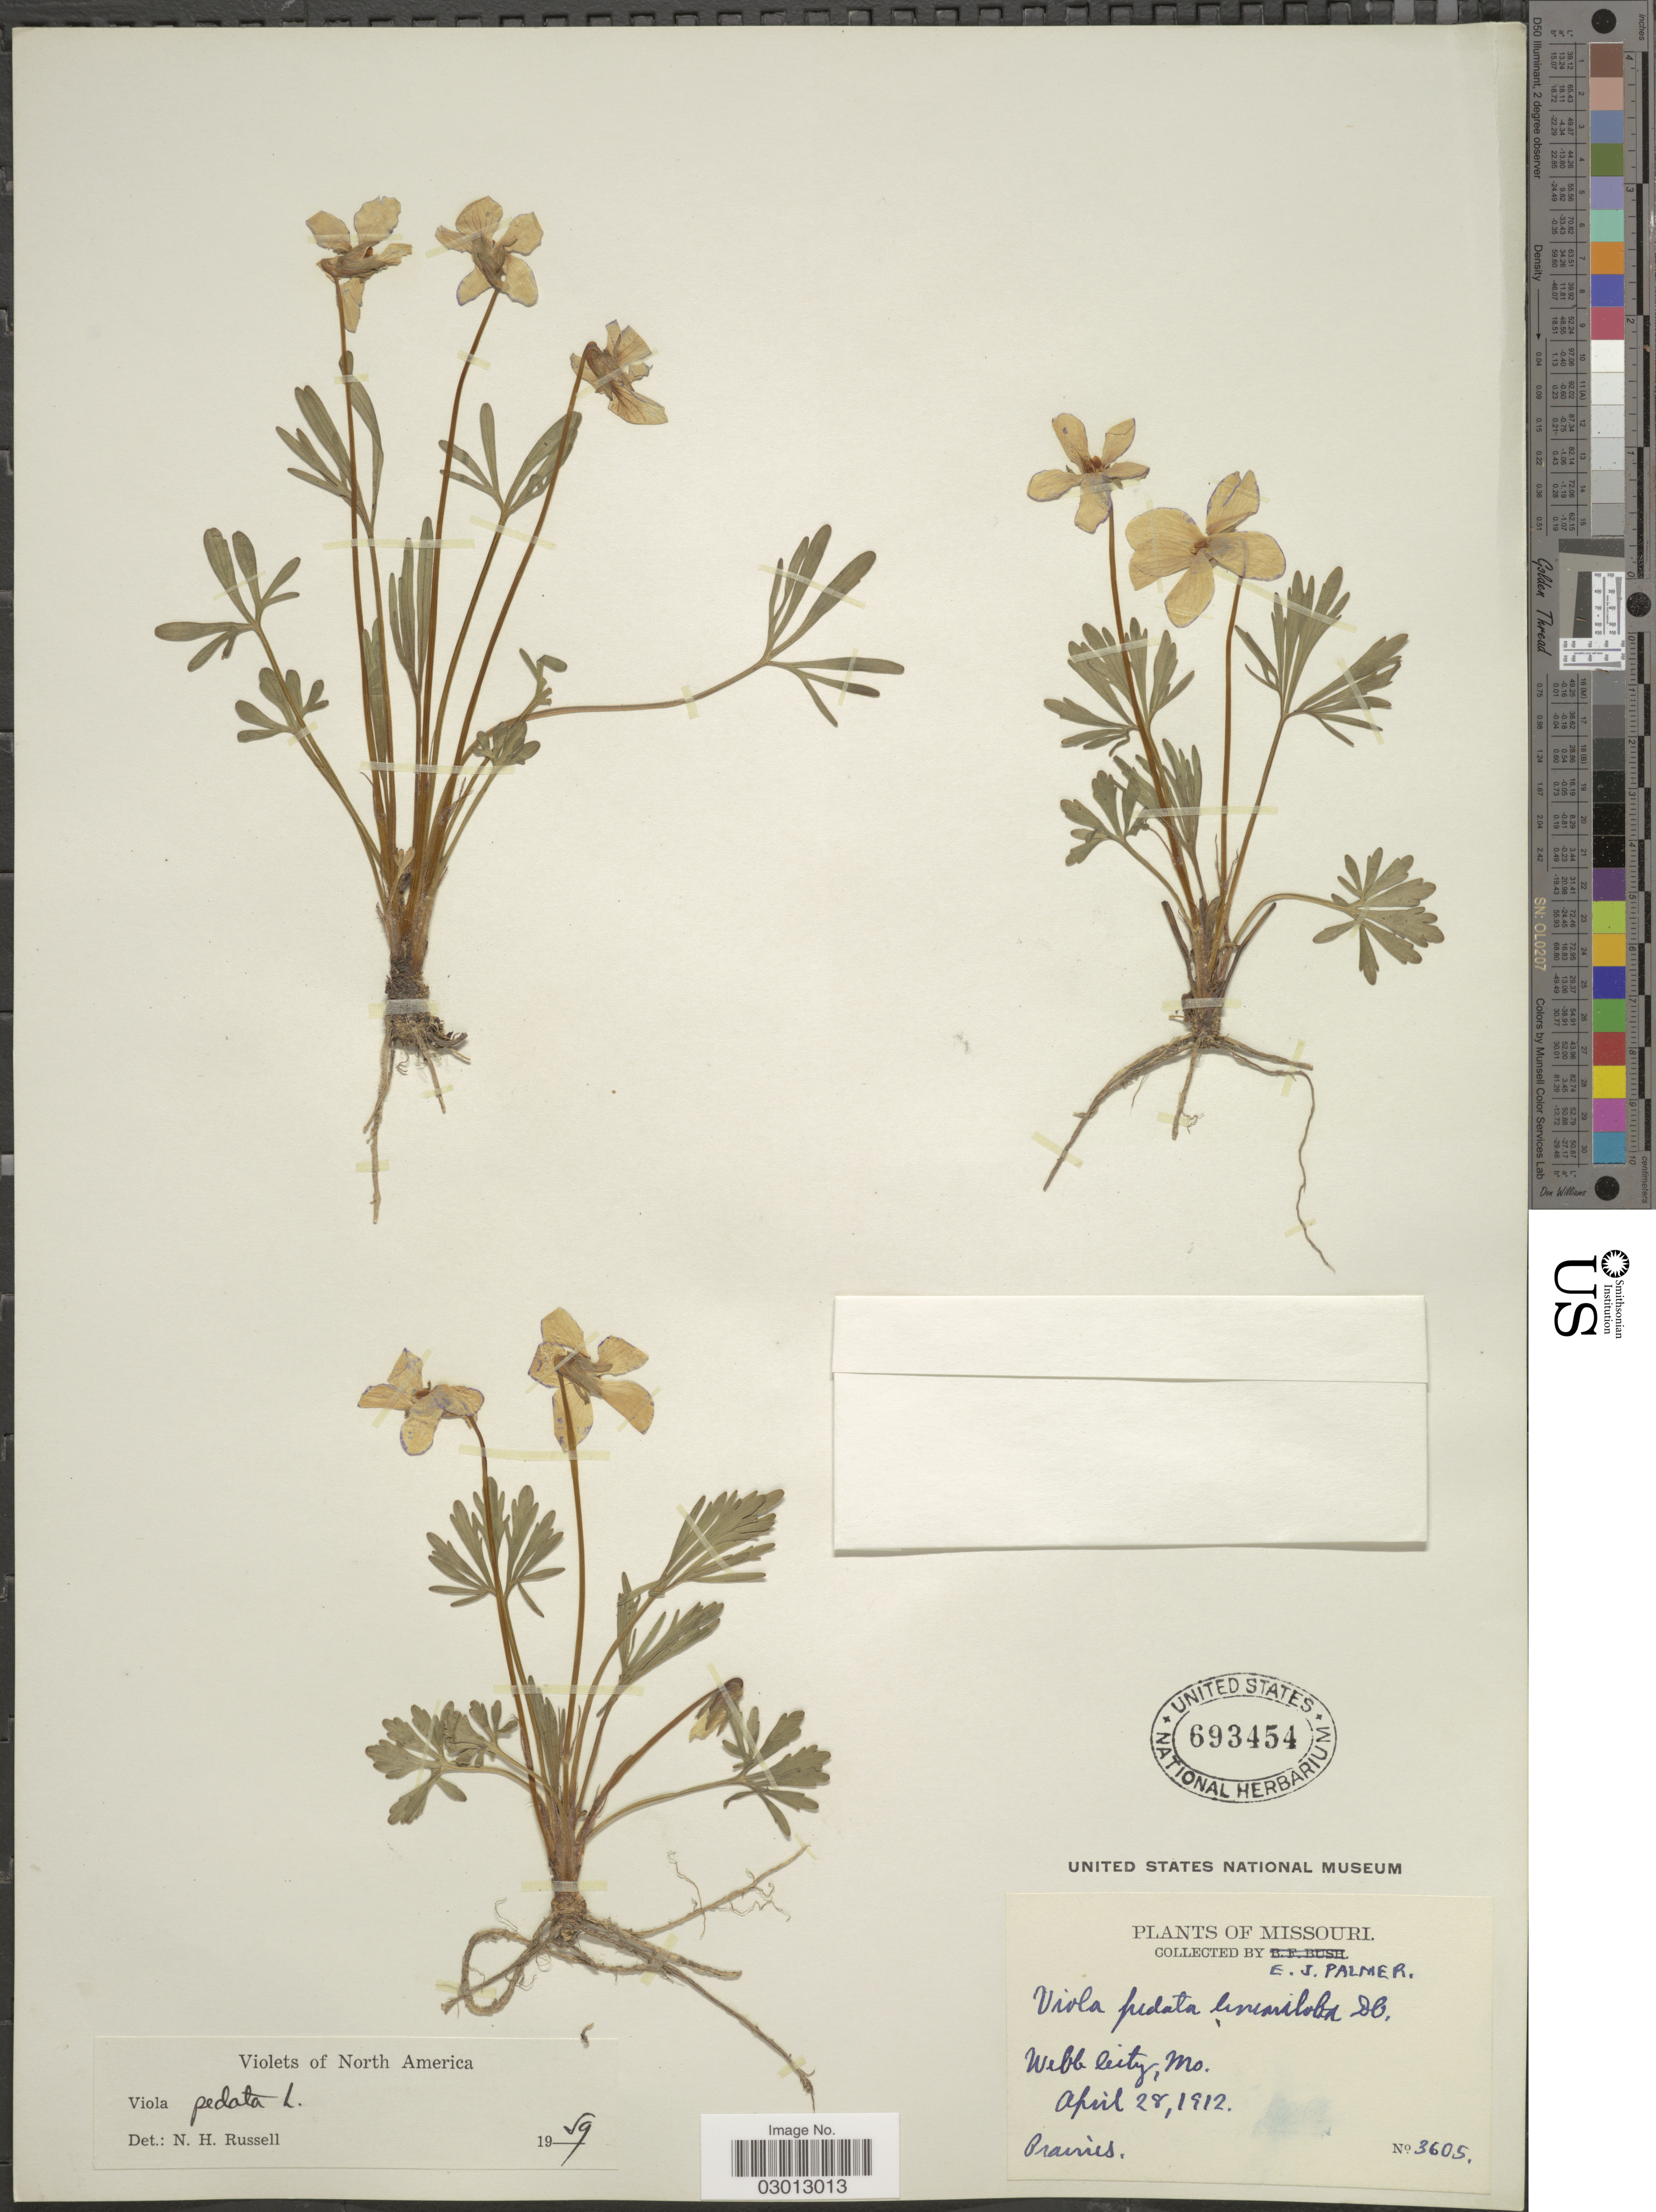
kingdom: Plantae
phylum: Tracheophyta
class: Magnoliopsida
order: Malpighiales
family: Violaceae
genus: Viola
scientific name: Viola pedata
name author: L.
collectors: E. J. Palmer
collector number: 3605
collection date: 1912-04-28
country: United States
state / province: Missouri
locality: Webb City, Mo.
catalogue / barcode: US 693454